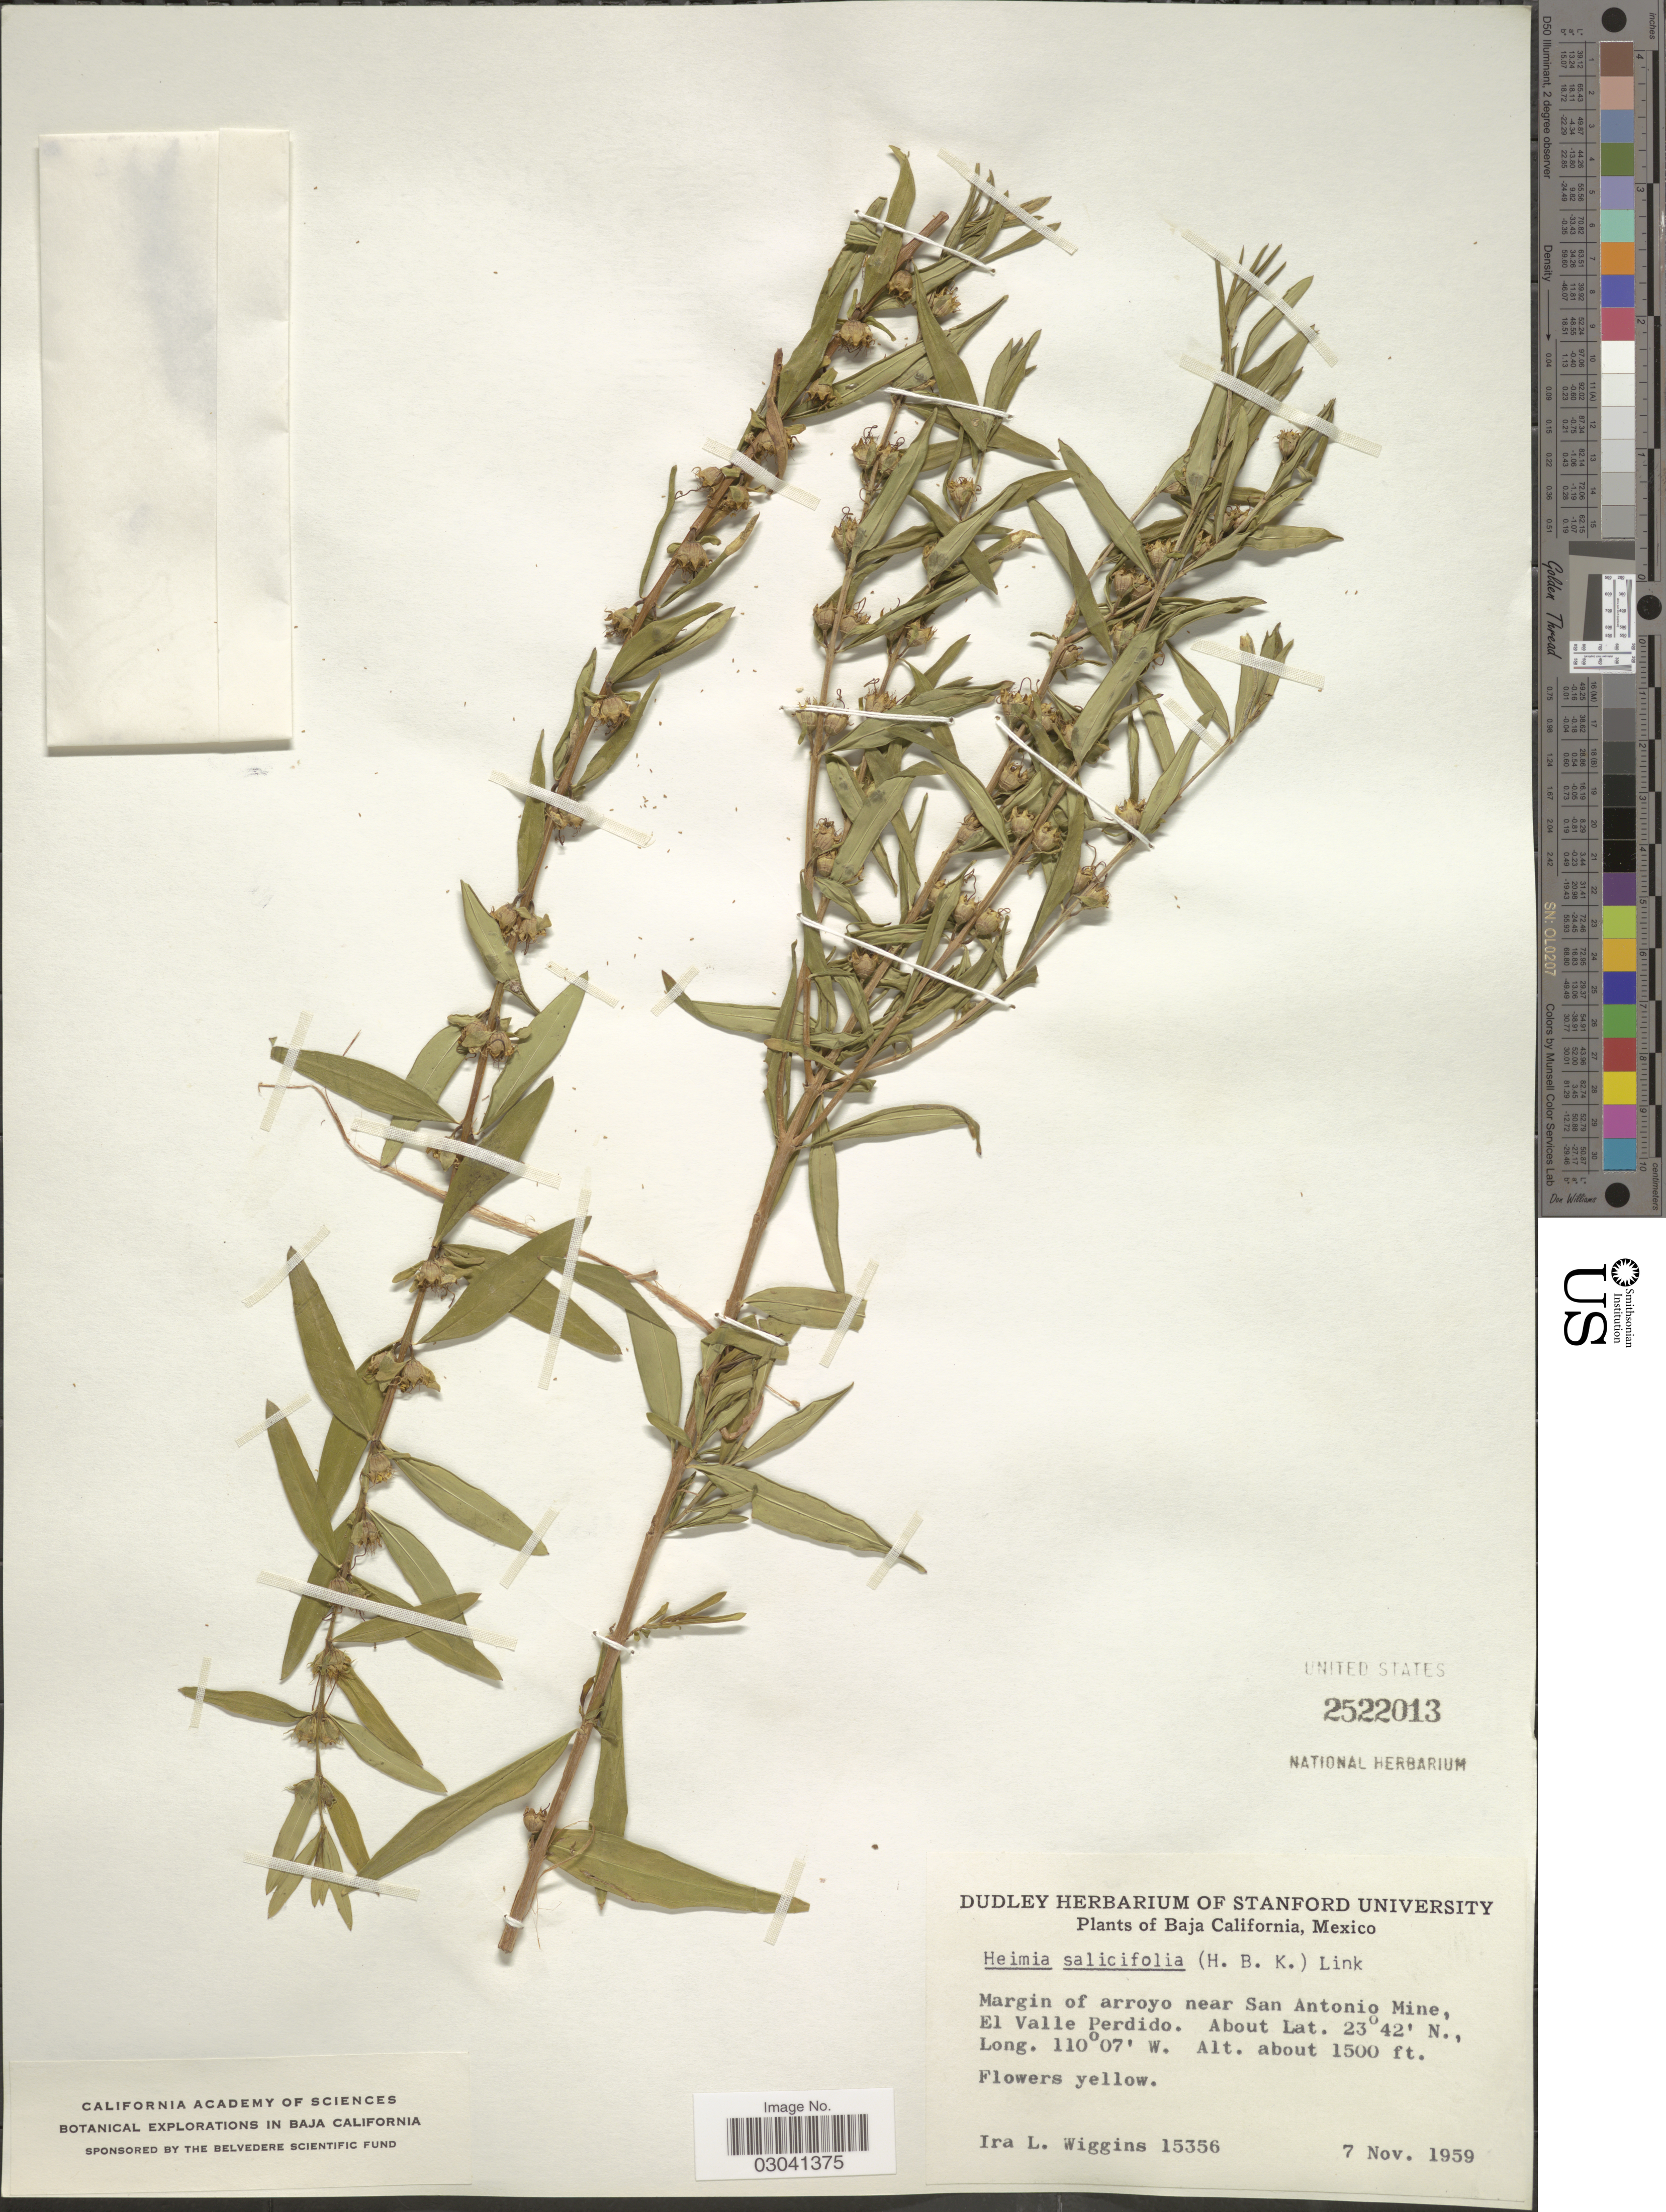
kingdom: Plantae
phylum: Tracheophyta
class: Magnoliopsida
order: Myrtales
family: Lythraceae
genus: Heimia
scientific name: Heimia salicifolia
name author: Link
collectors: I. L. Wiggins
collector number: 15356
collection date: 1959-11-07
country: Mexico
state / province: Baja California Sur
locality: Margin of arroyo near San Antonio Mine, El Valle Perdido.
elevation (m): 457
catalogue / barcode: US 2522013